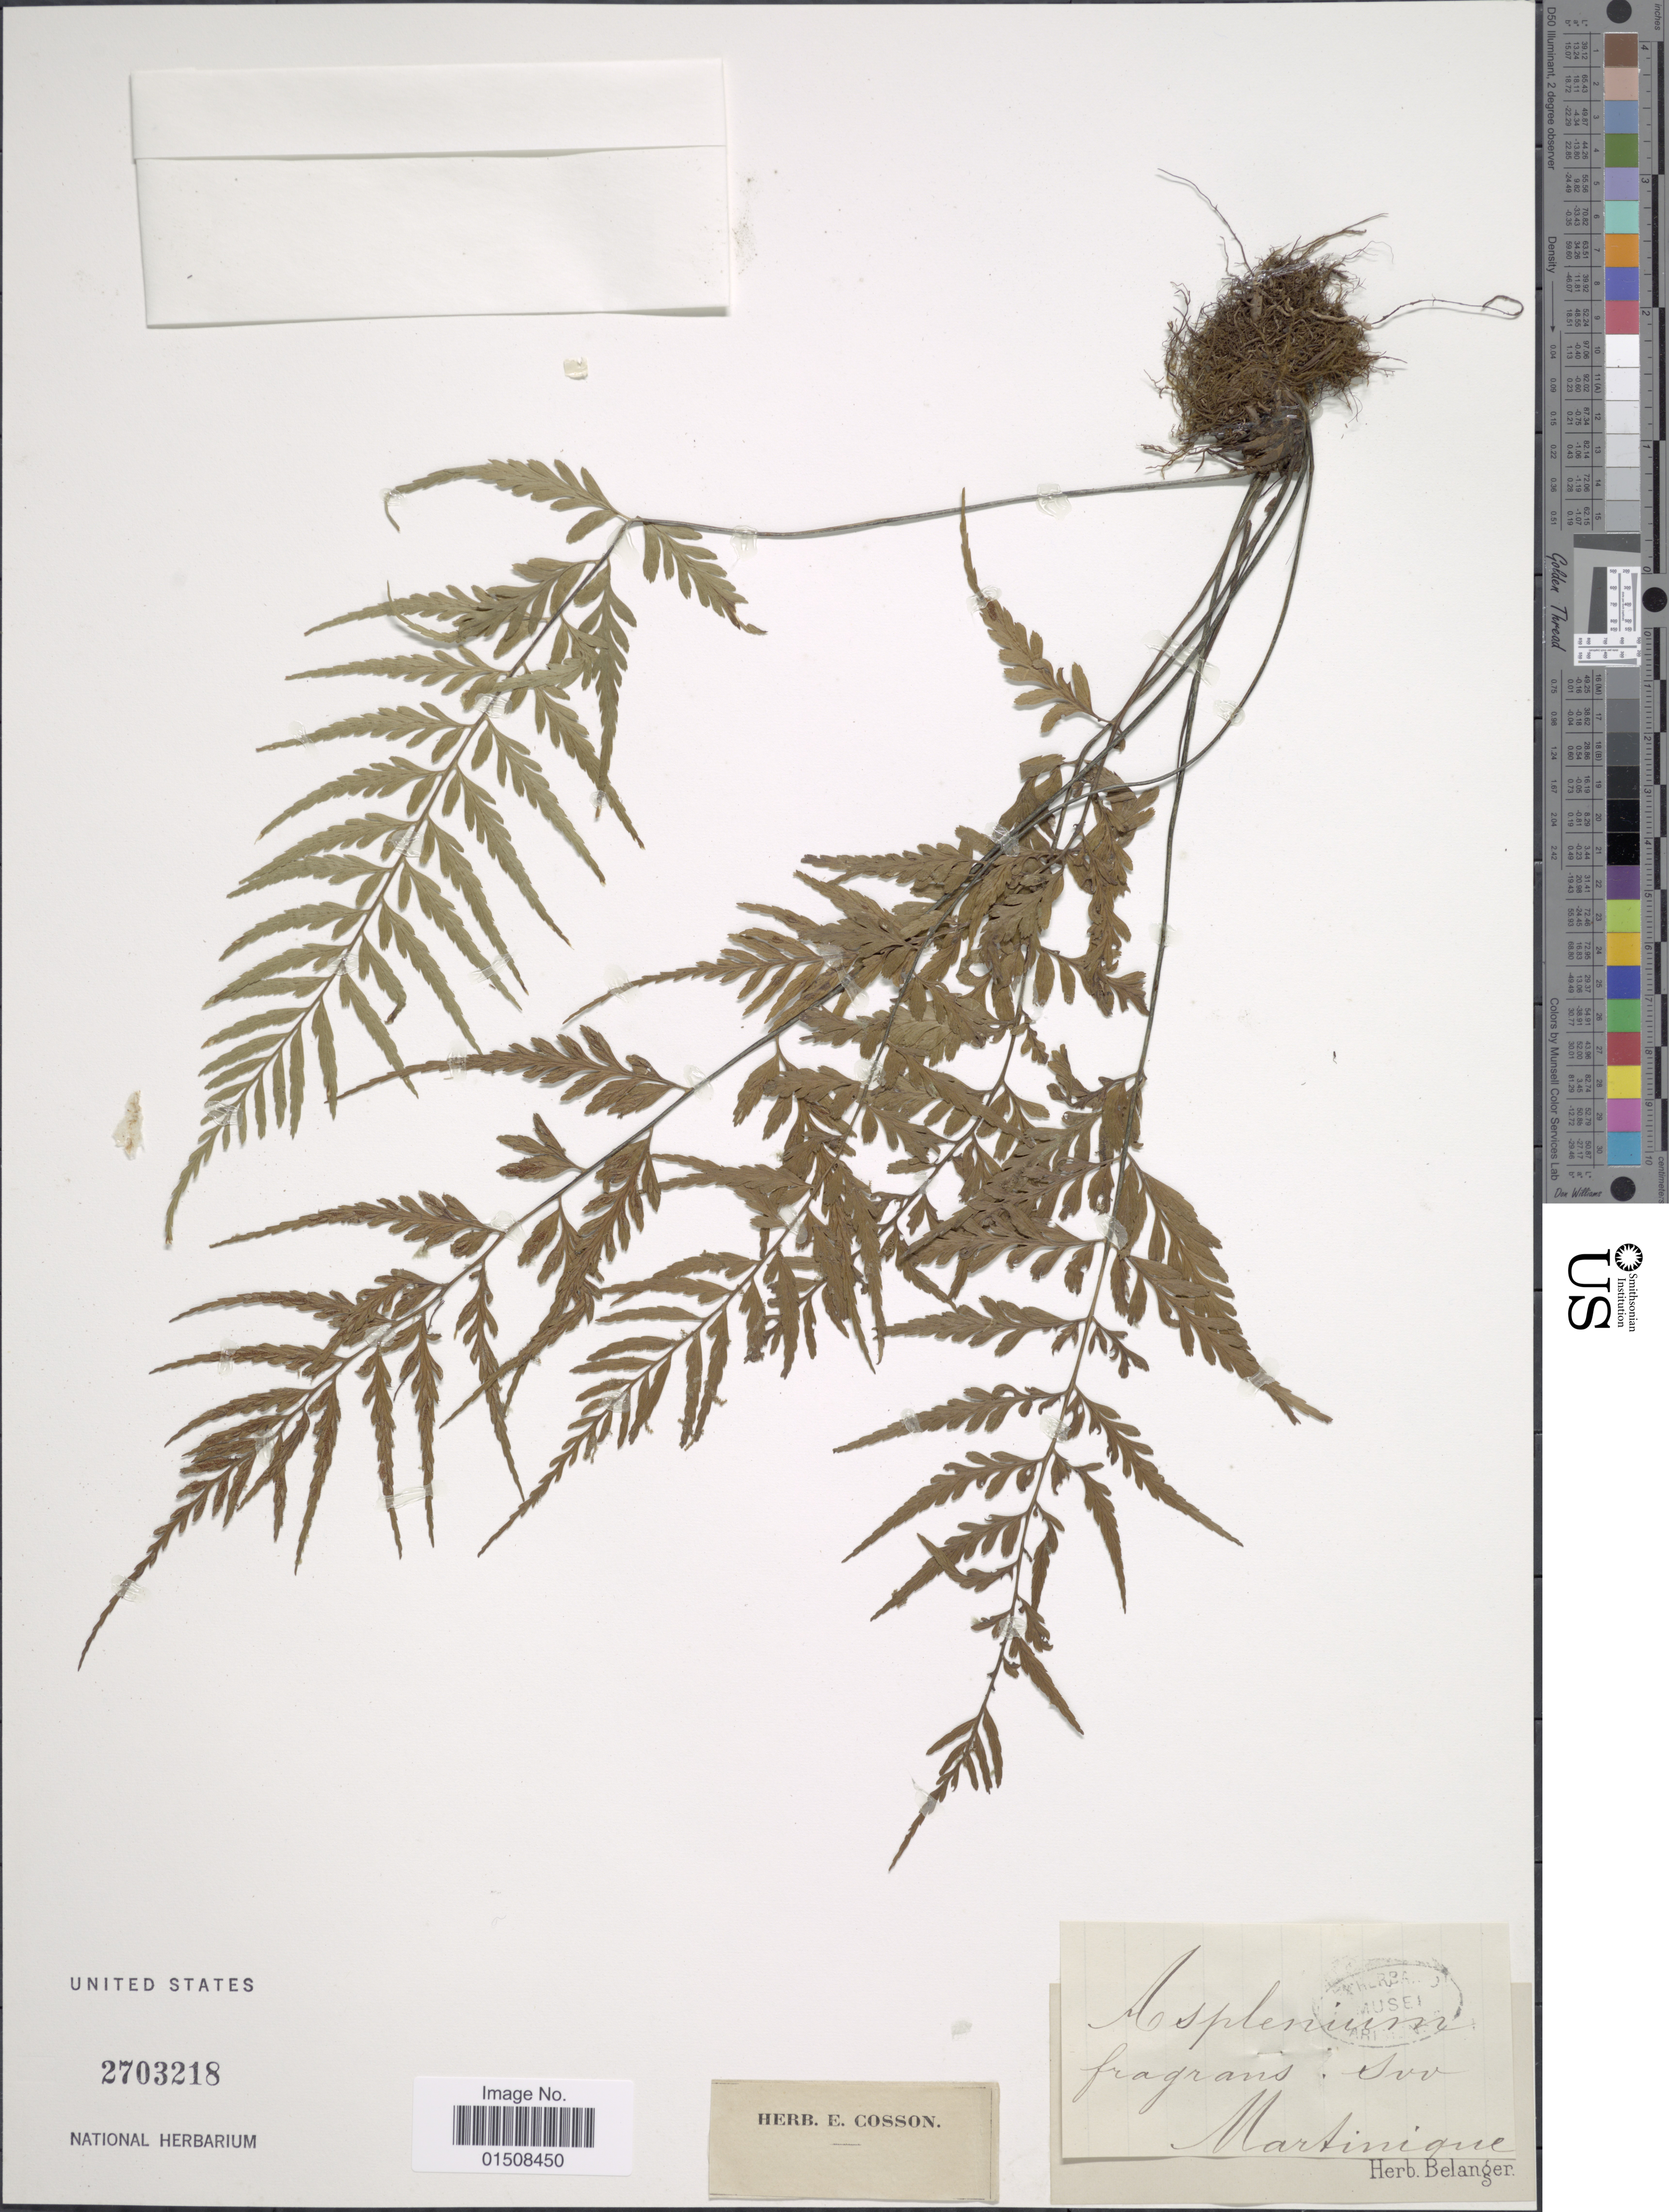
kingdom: Plantae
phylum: Tracheophyta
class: Polypodiopsida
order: Polypodiales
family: Aspleniaceae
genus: Asplenium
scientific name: Asplenium auritum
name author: Sw.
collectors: ex herb. Belanger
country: Martinique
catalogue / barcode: US 2703218